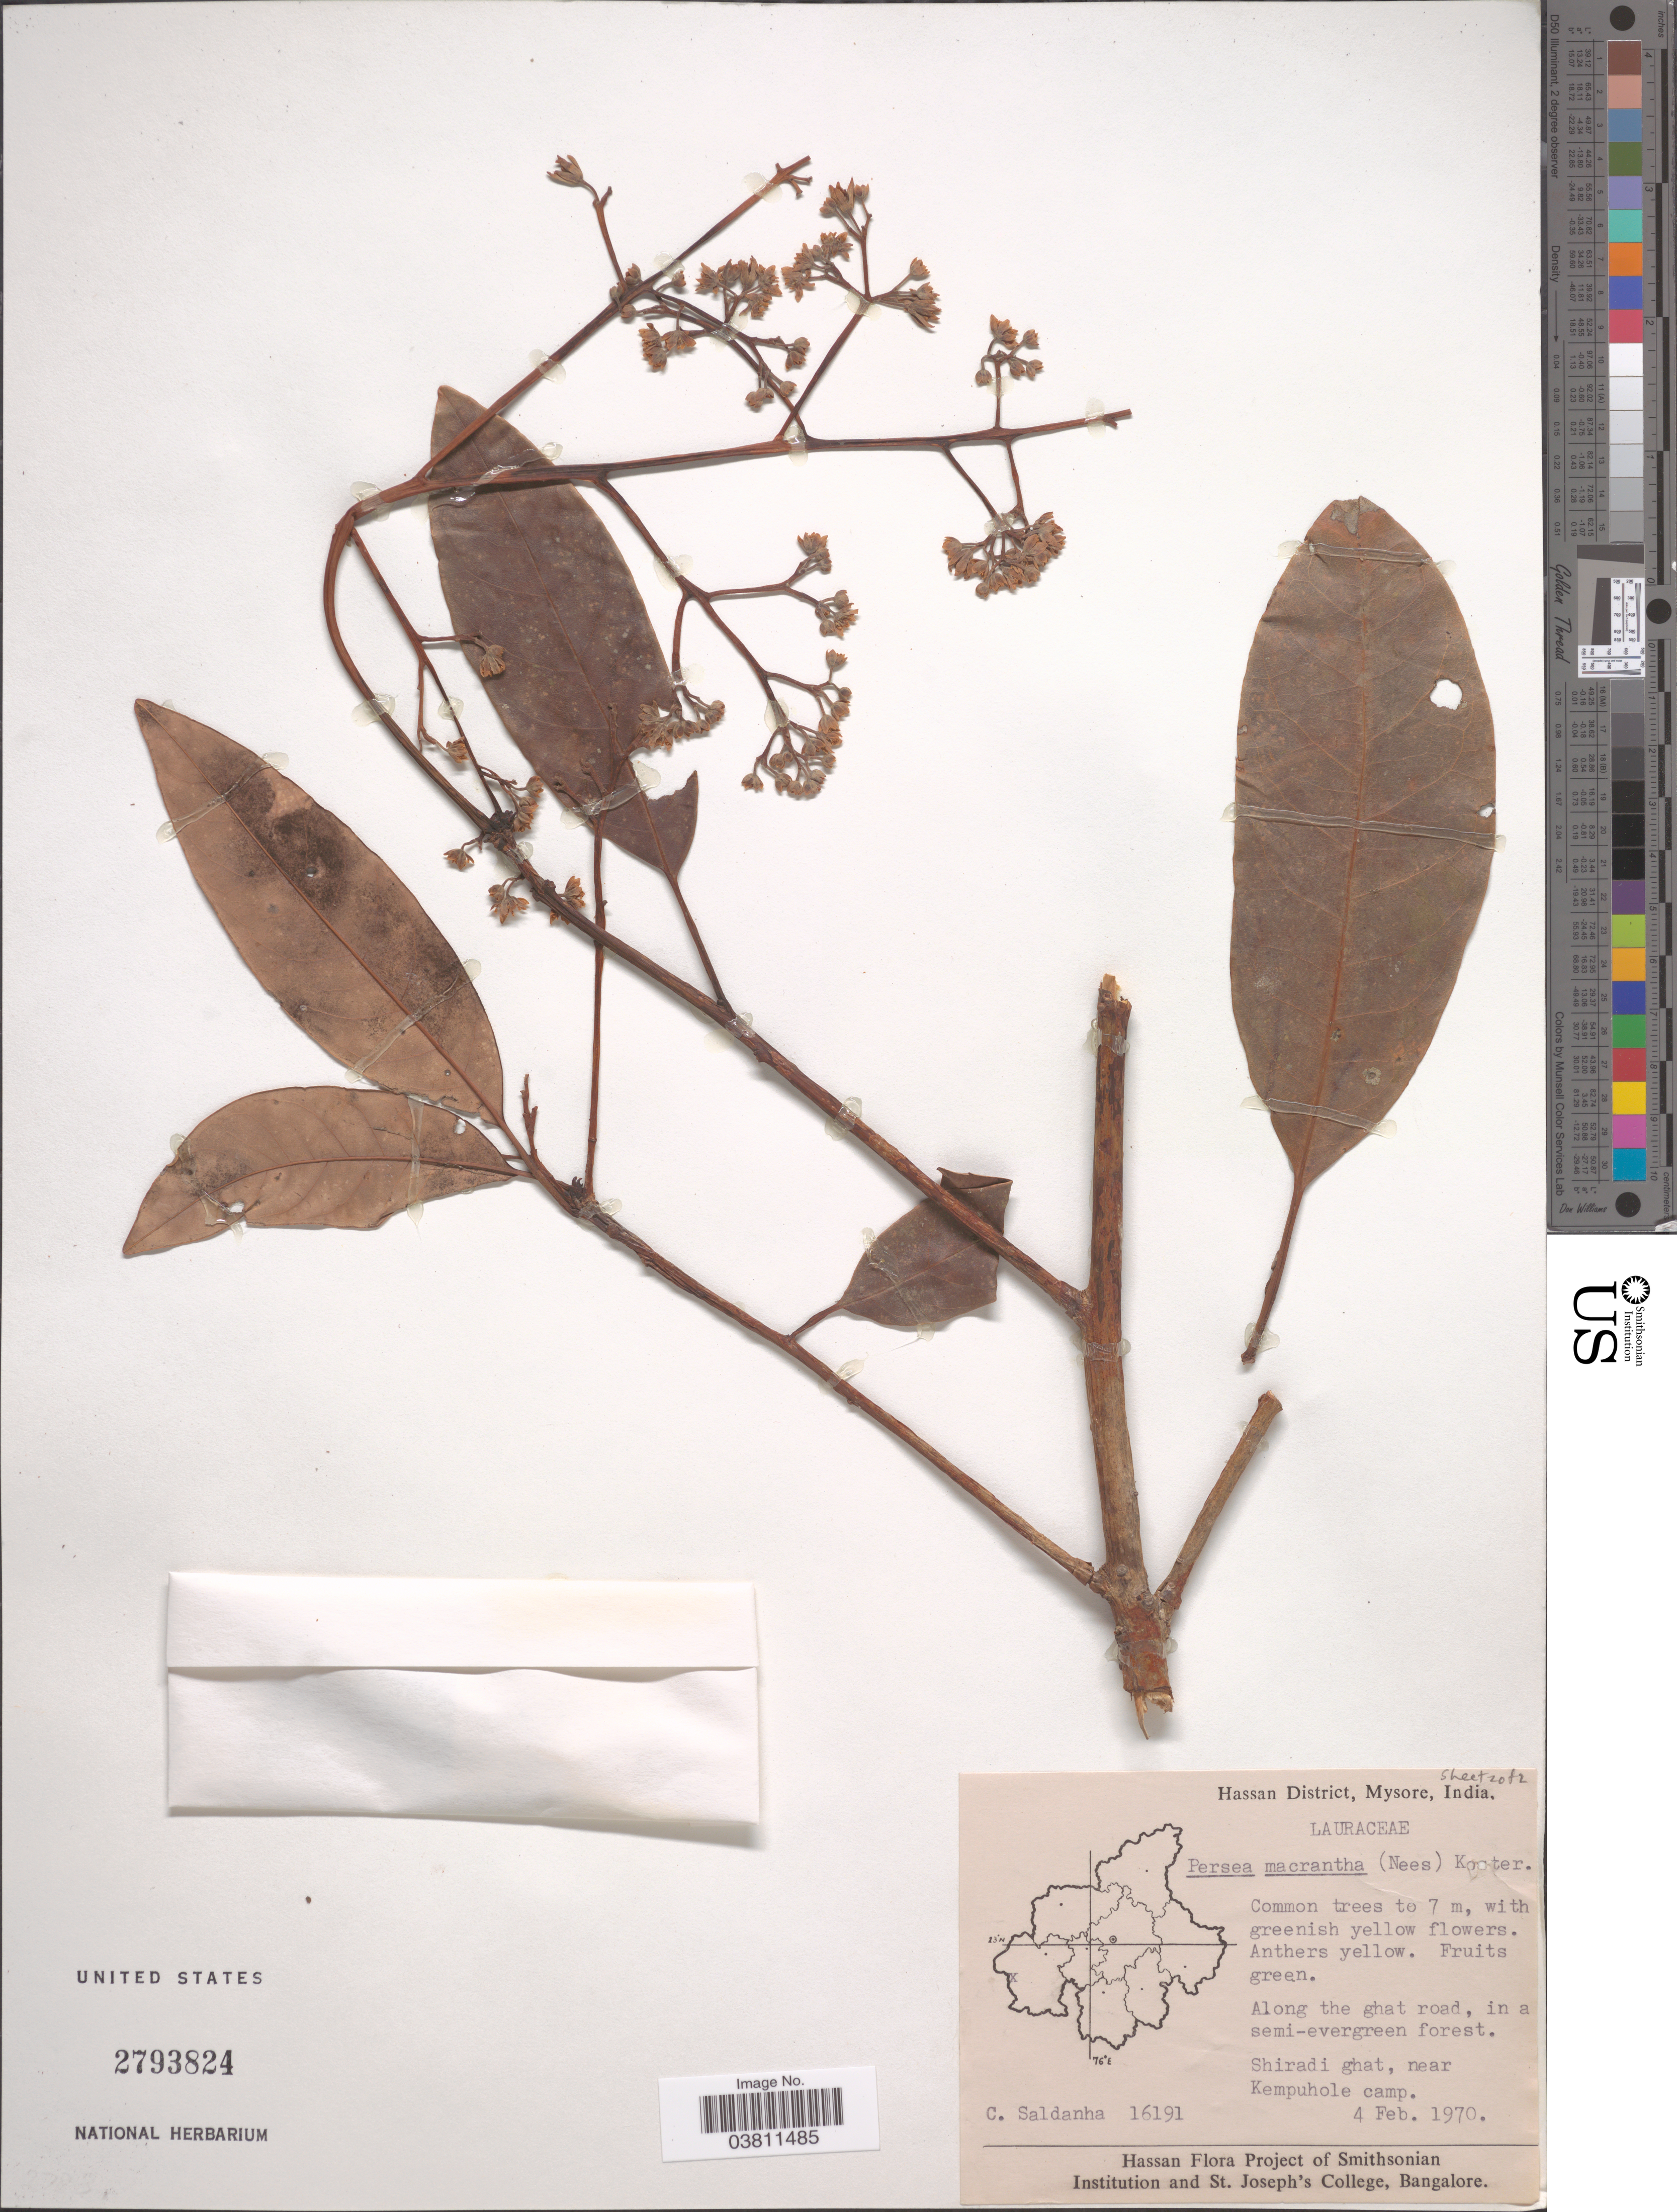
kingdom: Plantae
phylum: Tracheophyta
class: Magnoliopsida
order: Laurales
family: Lauraceae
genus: Persea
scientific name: Persea macrantha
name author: (Nees) Kosterm.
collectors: C. Saldanha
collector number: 16191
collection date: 1970-02-04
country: India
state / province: Karnataka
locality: Hassan District, Mysore. Along the ghat road, in a semi-evergreen forest. Shiradi ghat, near Kempuhole camp.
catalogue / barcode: US 2793824